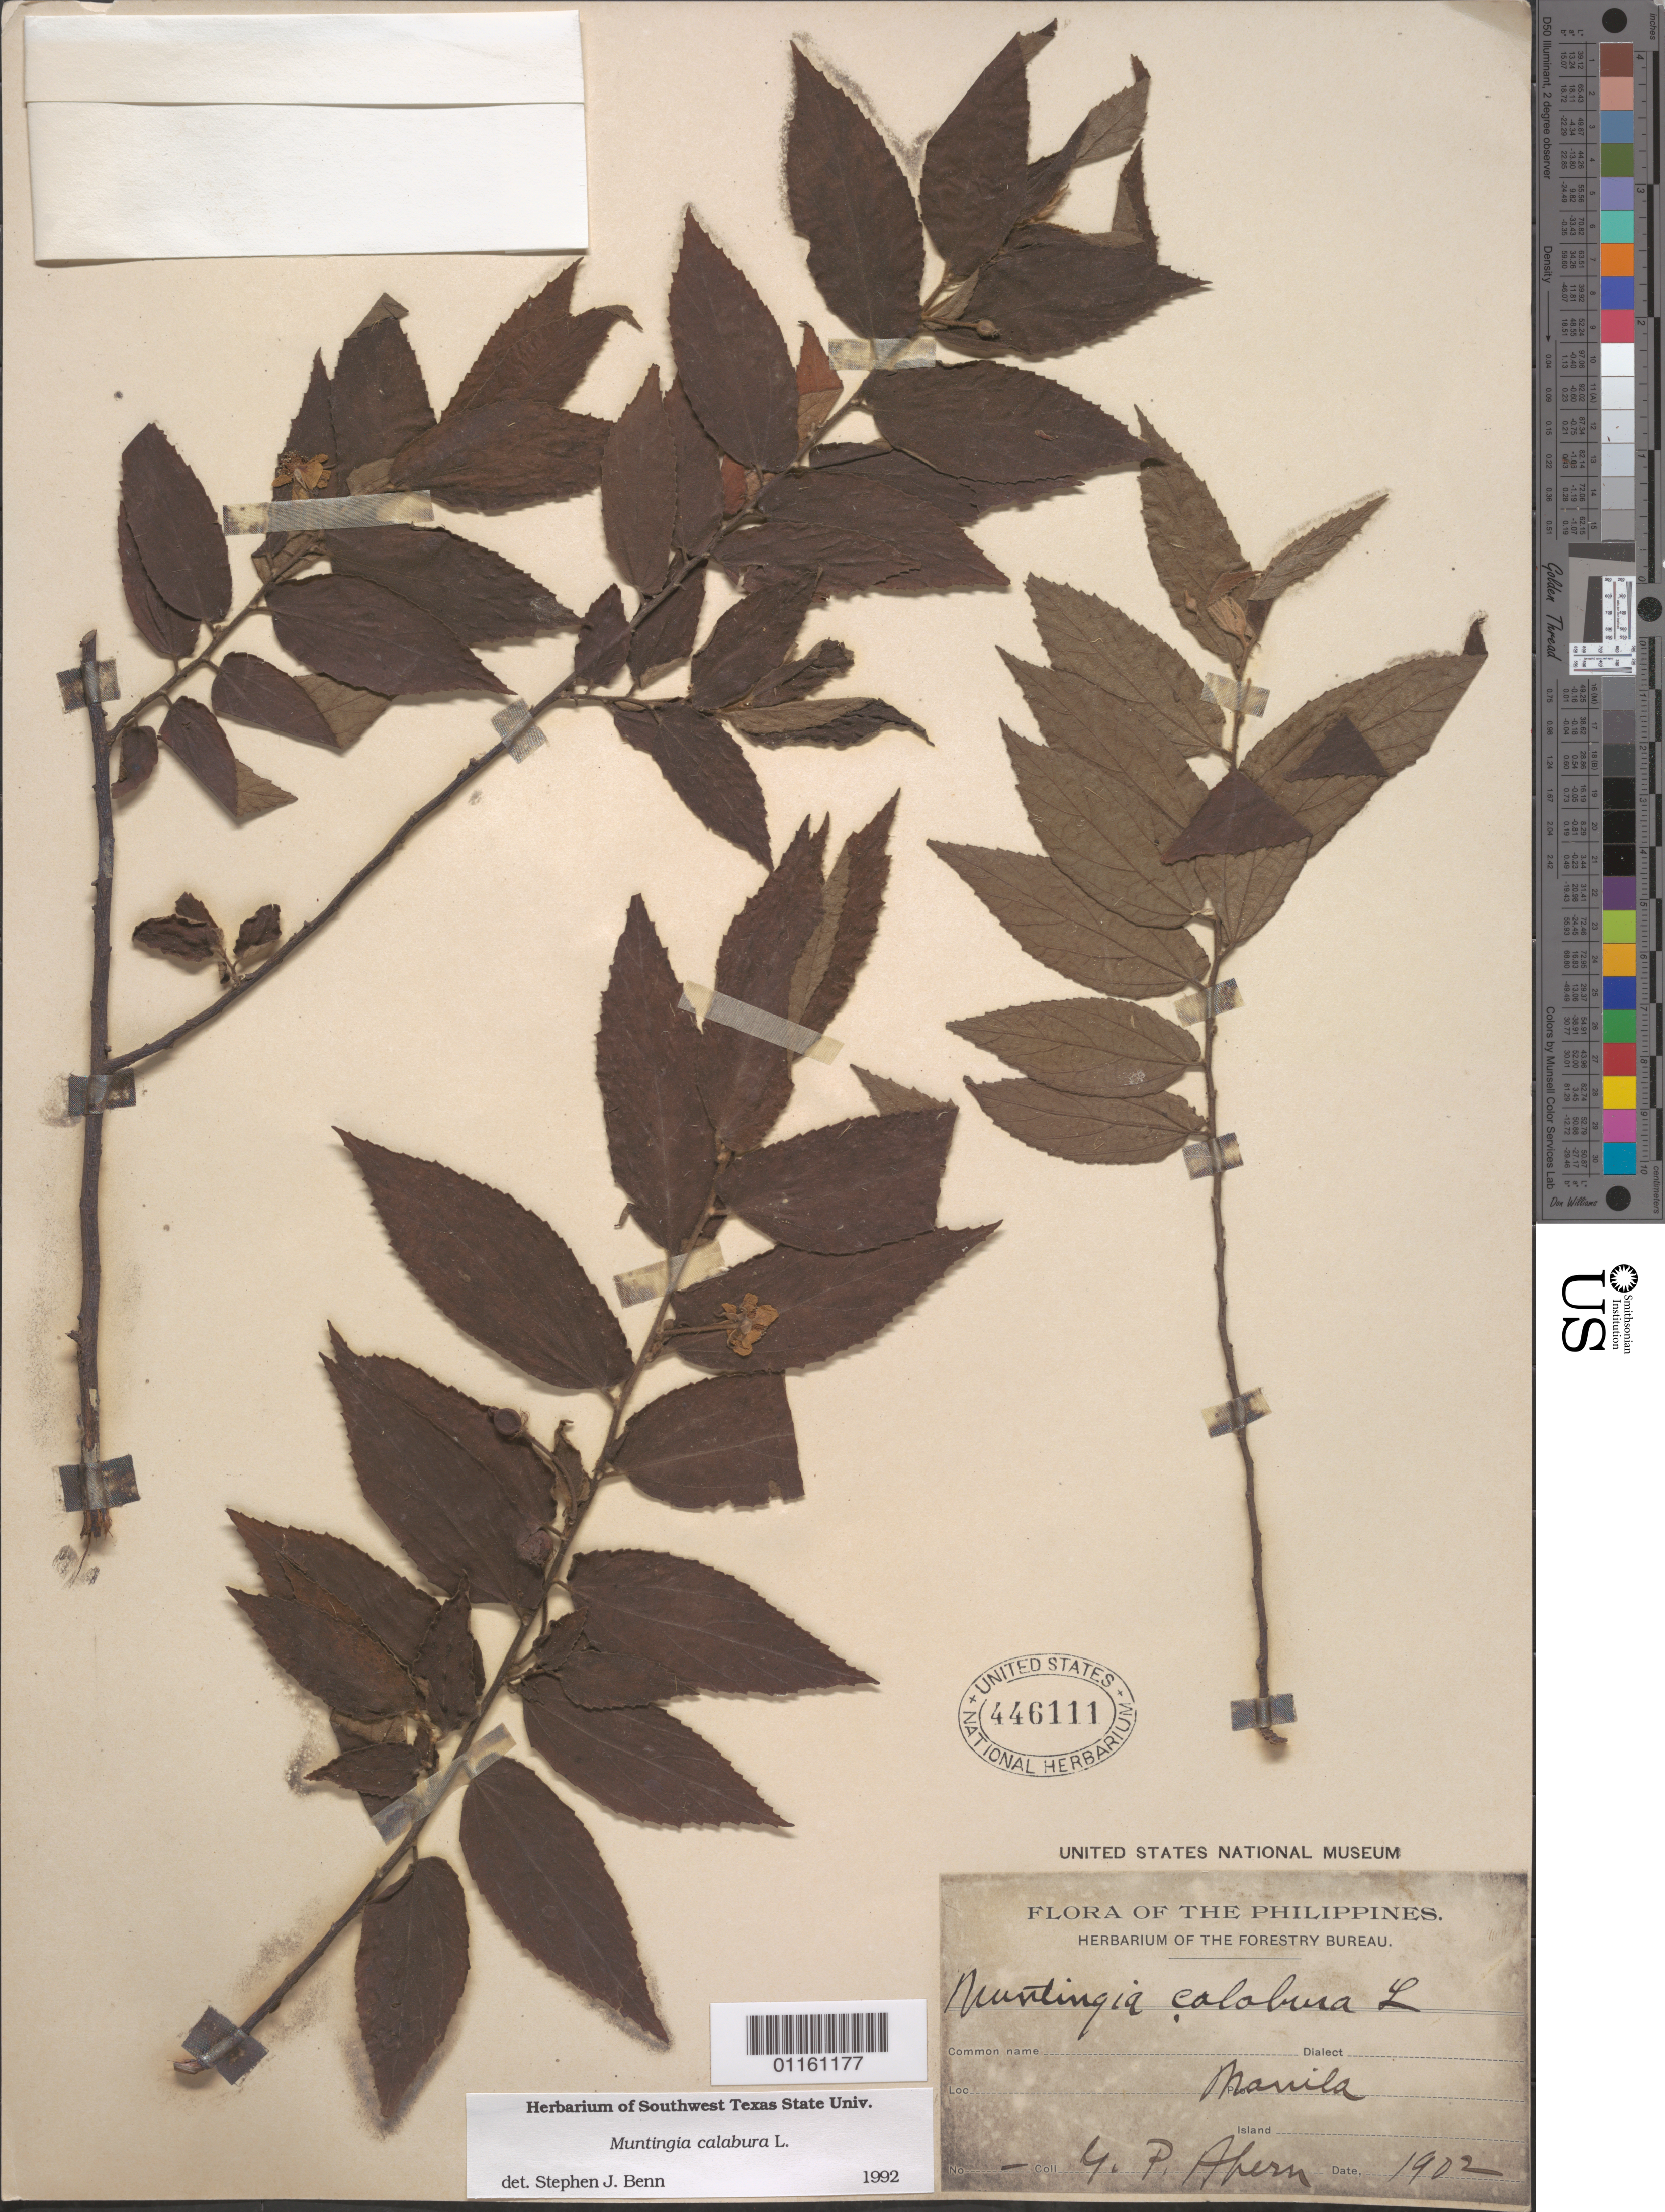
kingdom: Plantae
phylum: Tracheophyta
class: Magnoliopsida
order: Malvales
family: Muntingiaceae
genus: Muntingia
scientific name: Muntingia calabura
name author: L.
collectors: G. Ahern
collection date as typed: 1902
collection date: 1902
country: Philippines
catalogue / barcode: US 446111